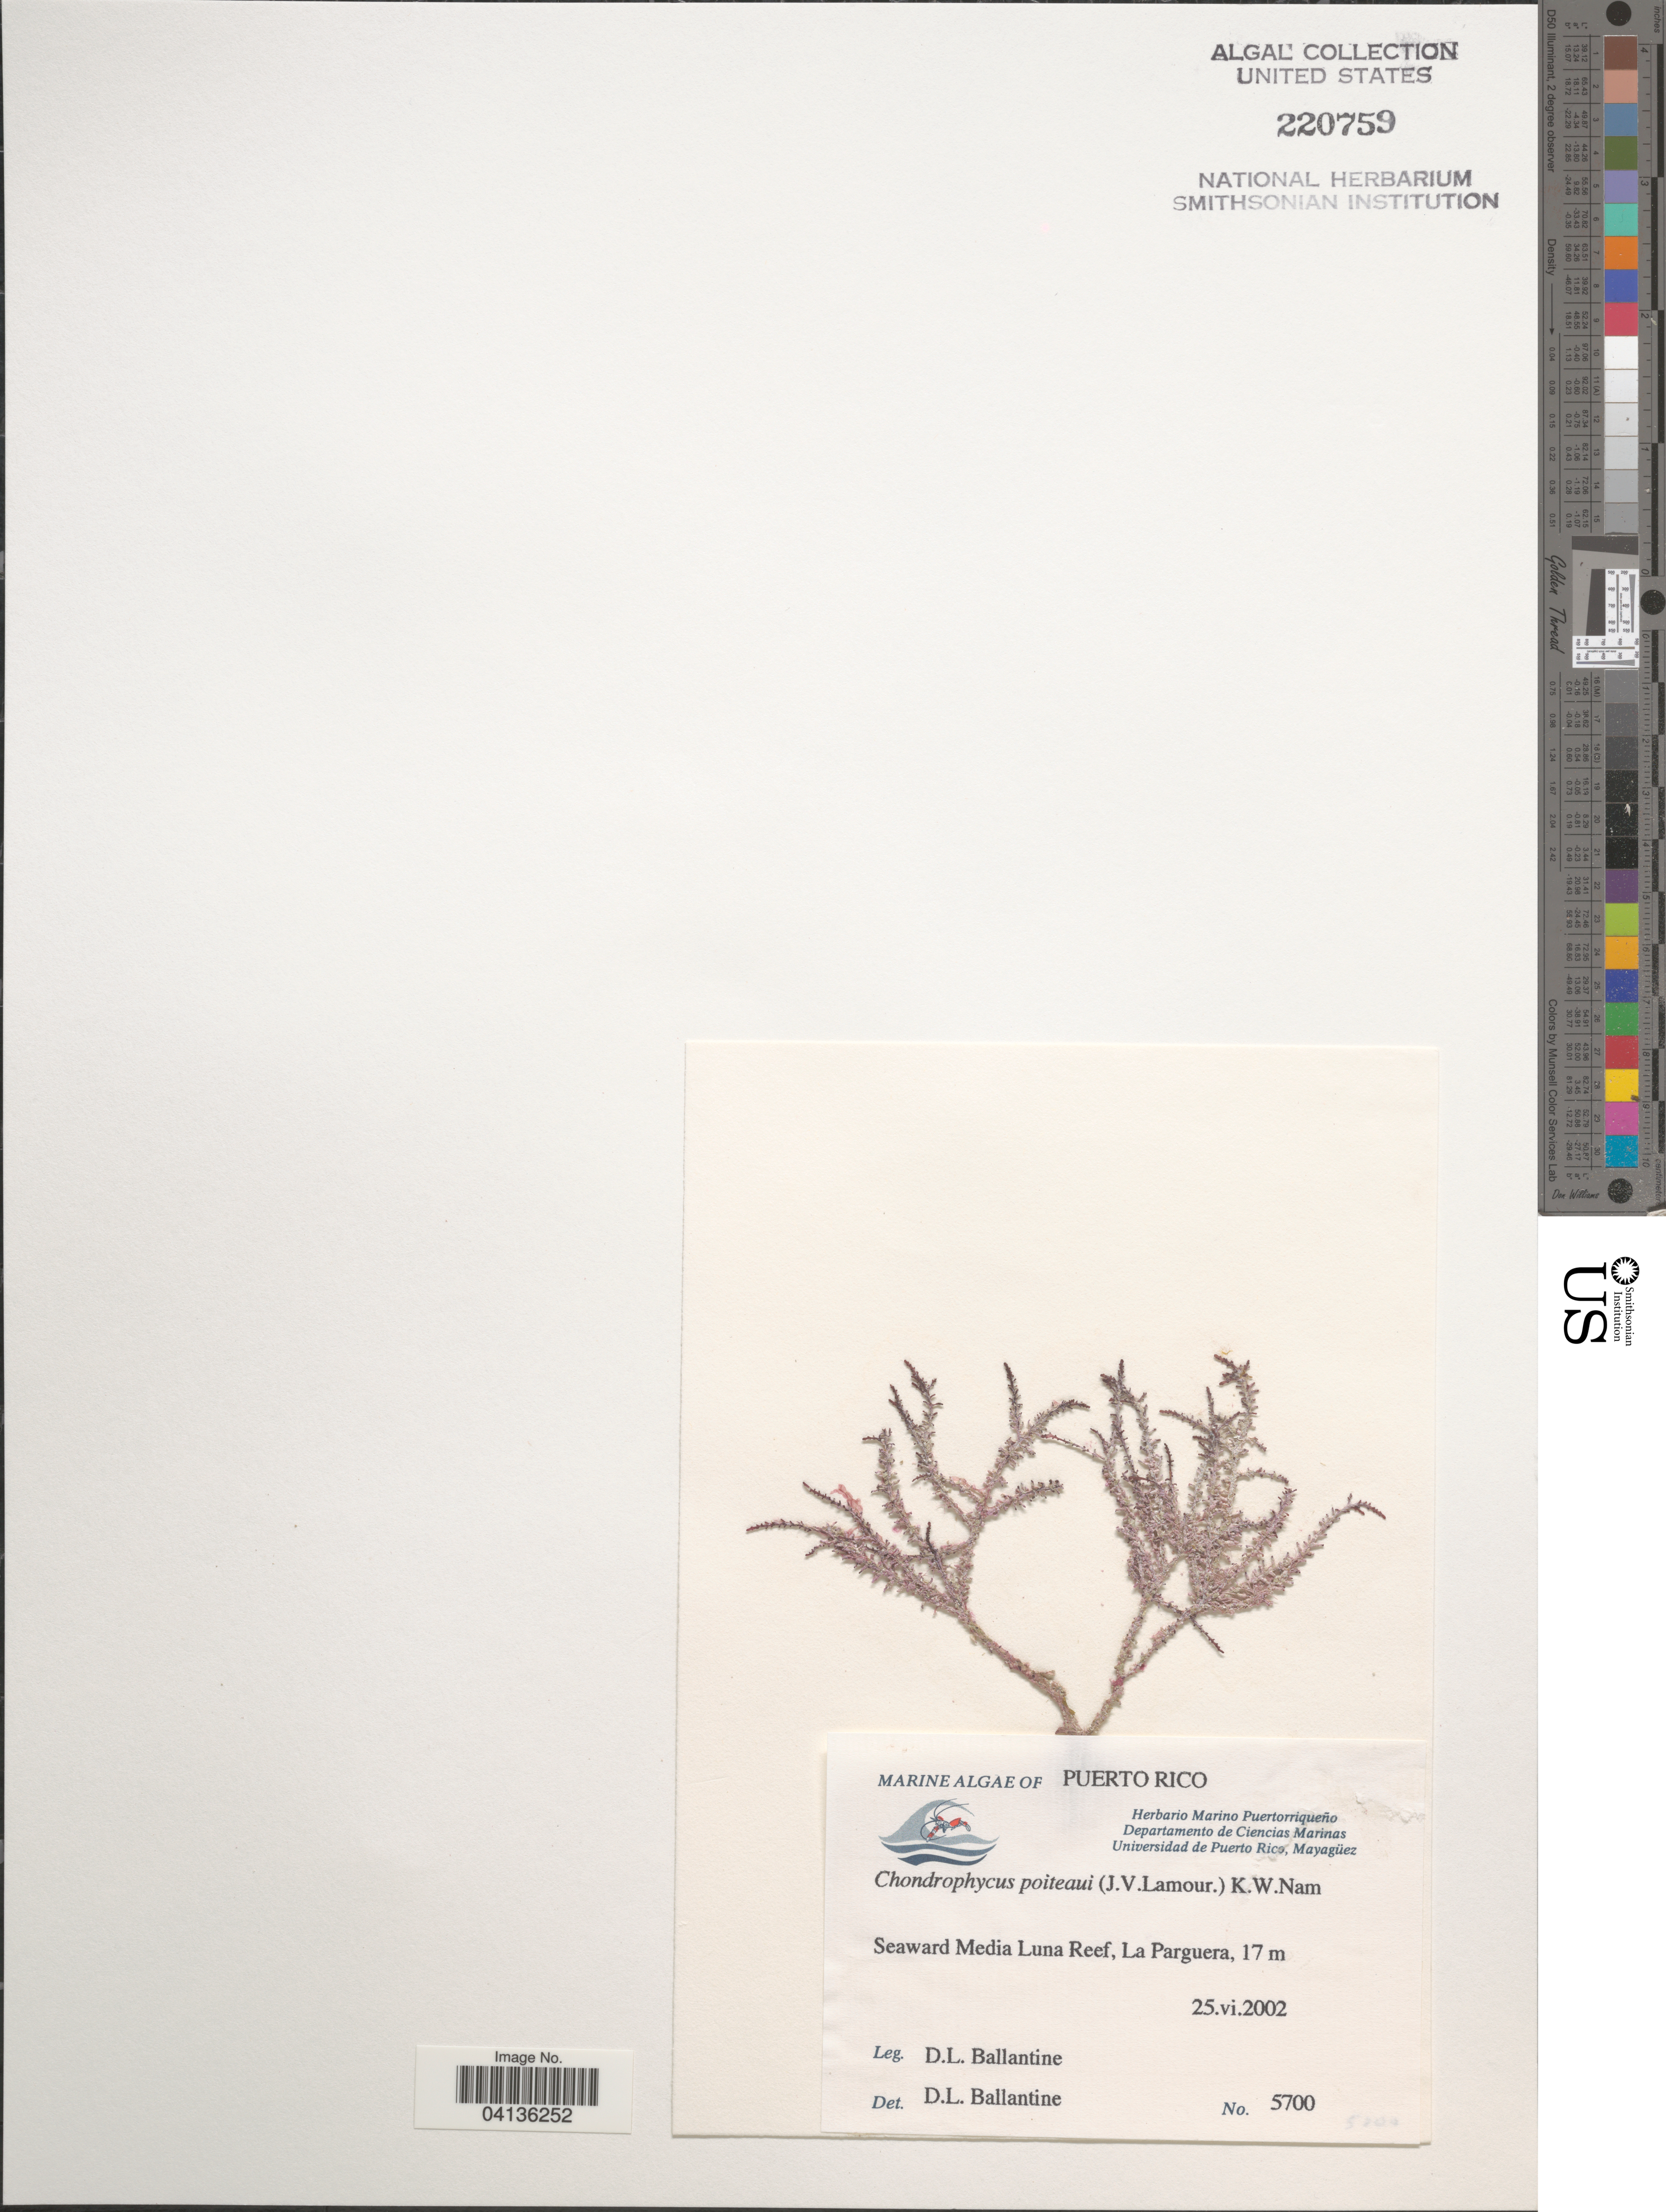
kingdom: Plantae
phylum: Rhodophyta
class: Florideophyceae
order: Ceramiales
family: Rhodomelaceae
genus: Chondrophycus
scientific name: Chondrophycus poiteaui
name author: (J.V.Lamouroux) K.W. Nam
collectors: D.L. Ballantine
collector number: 5700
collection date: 2002-06-25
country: Puerto Rico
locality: Seaward Media Luna Reef, La Parguera.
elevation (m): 17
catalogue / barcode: US 220759